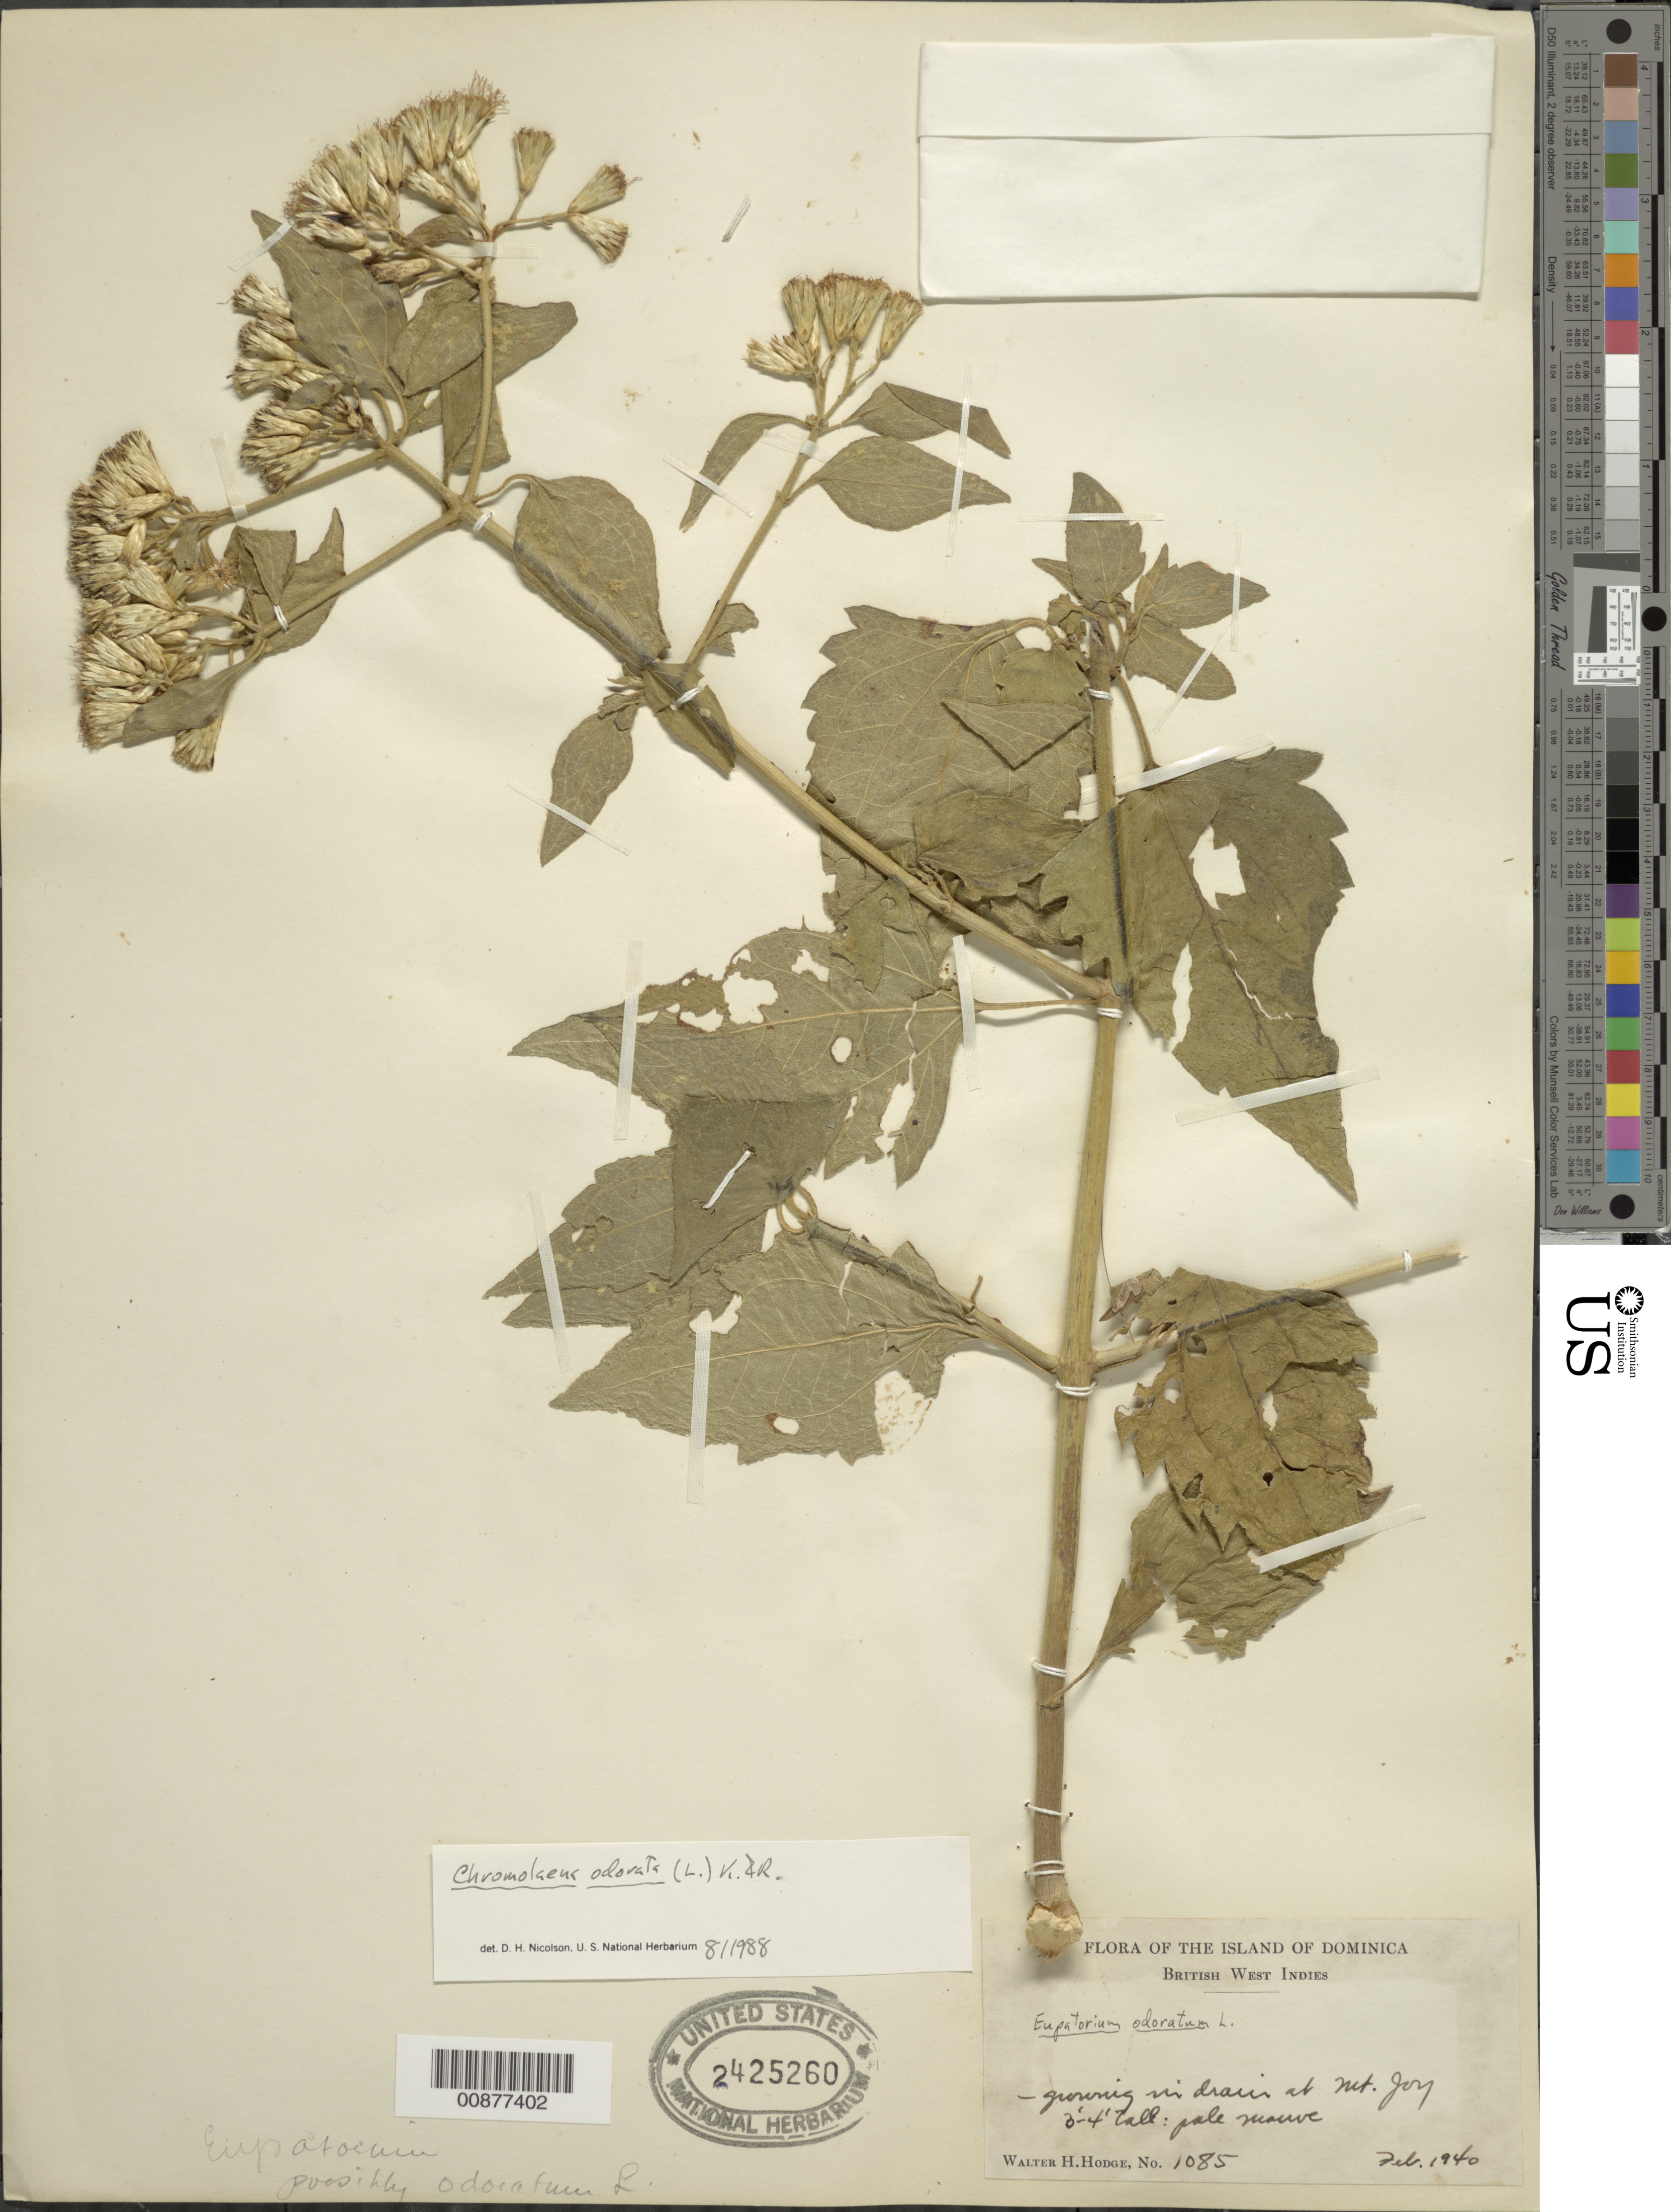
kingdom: Plantae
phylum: Tracheophyta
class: Magnoliopsida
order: Asterales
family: Asteraceae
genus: Chromolaena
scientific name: Chromolaena odorata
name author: (L.) R.M. King & H. Rob.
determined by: Nicolson, Dan H.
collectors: W. Hodge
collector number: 1085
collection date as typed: Feb 1940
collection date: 1940-02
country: Dominica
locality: Mt. Joy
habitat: In drain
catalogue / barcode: US 2425260